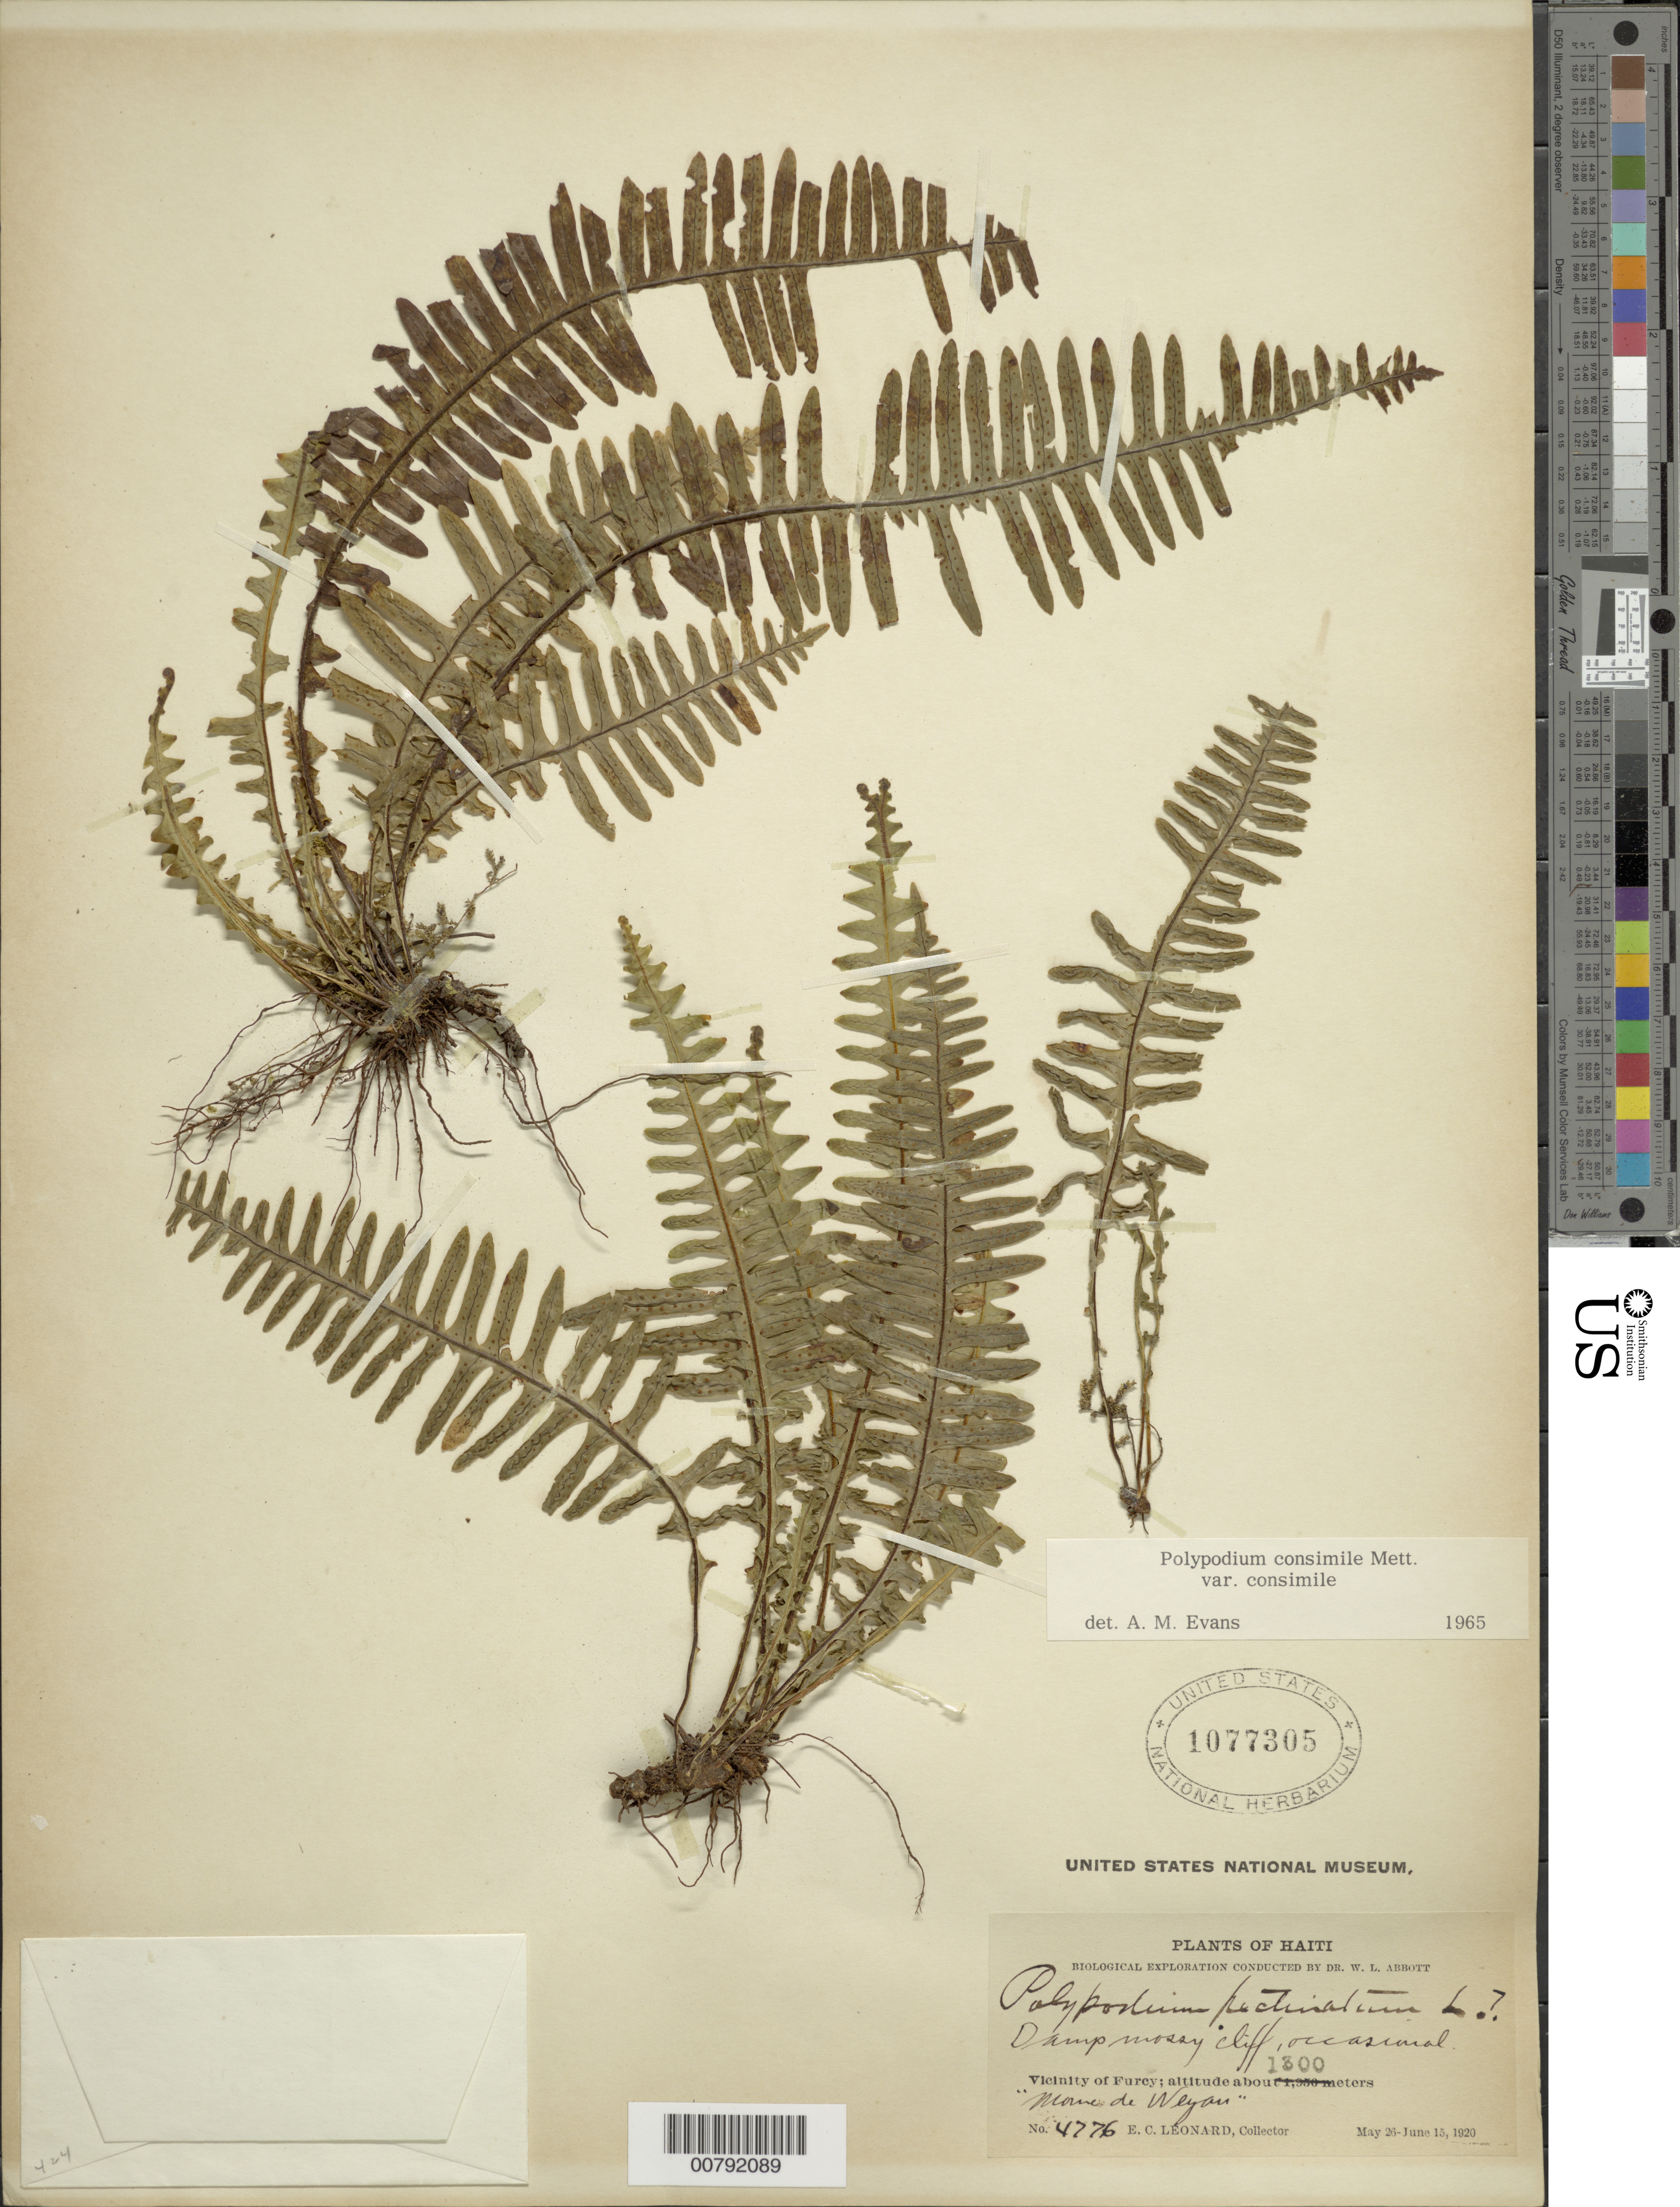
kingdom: Plantae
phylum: Tracheophyta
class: Polypodiopsida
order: Polypodiales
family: Polypodiaceae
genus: Pecluma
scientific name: Pecluma consimilis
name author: (Mett.) M.G. Price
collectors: E. C. Leonard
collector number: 4776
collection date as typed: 26 May 1920 15 Jun 1920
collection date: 1920-05-26/1920-06-15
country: Haiti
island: Hispaniola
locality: Furcy, Morne de Weyan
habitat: Damp mossy clif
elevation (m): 1300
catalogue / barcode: US 1077305